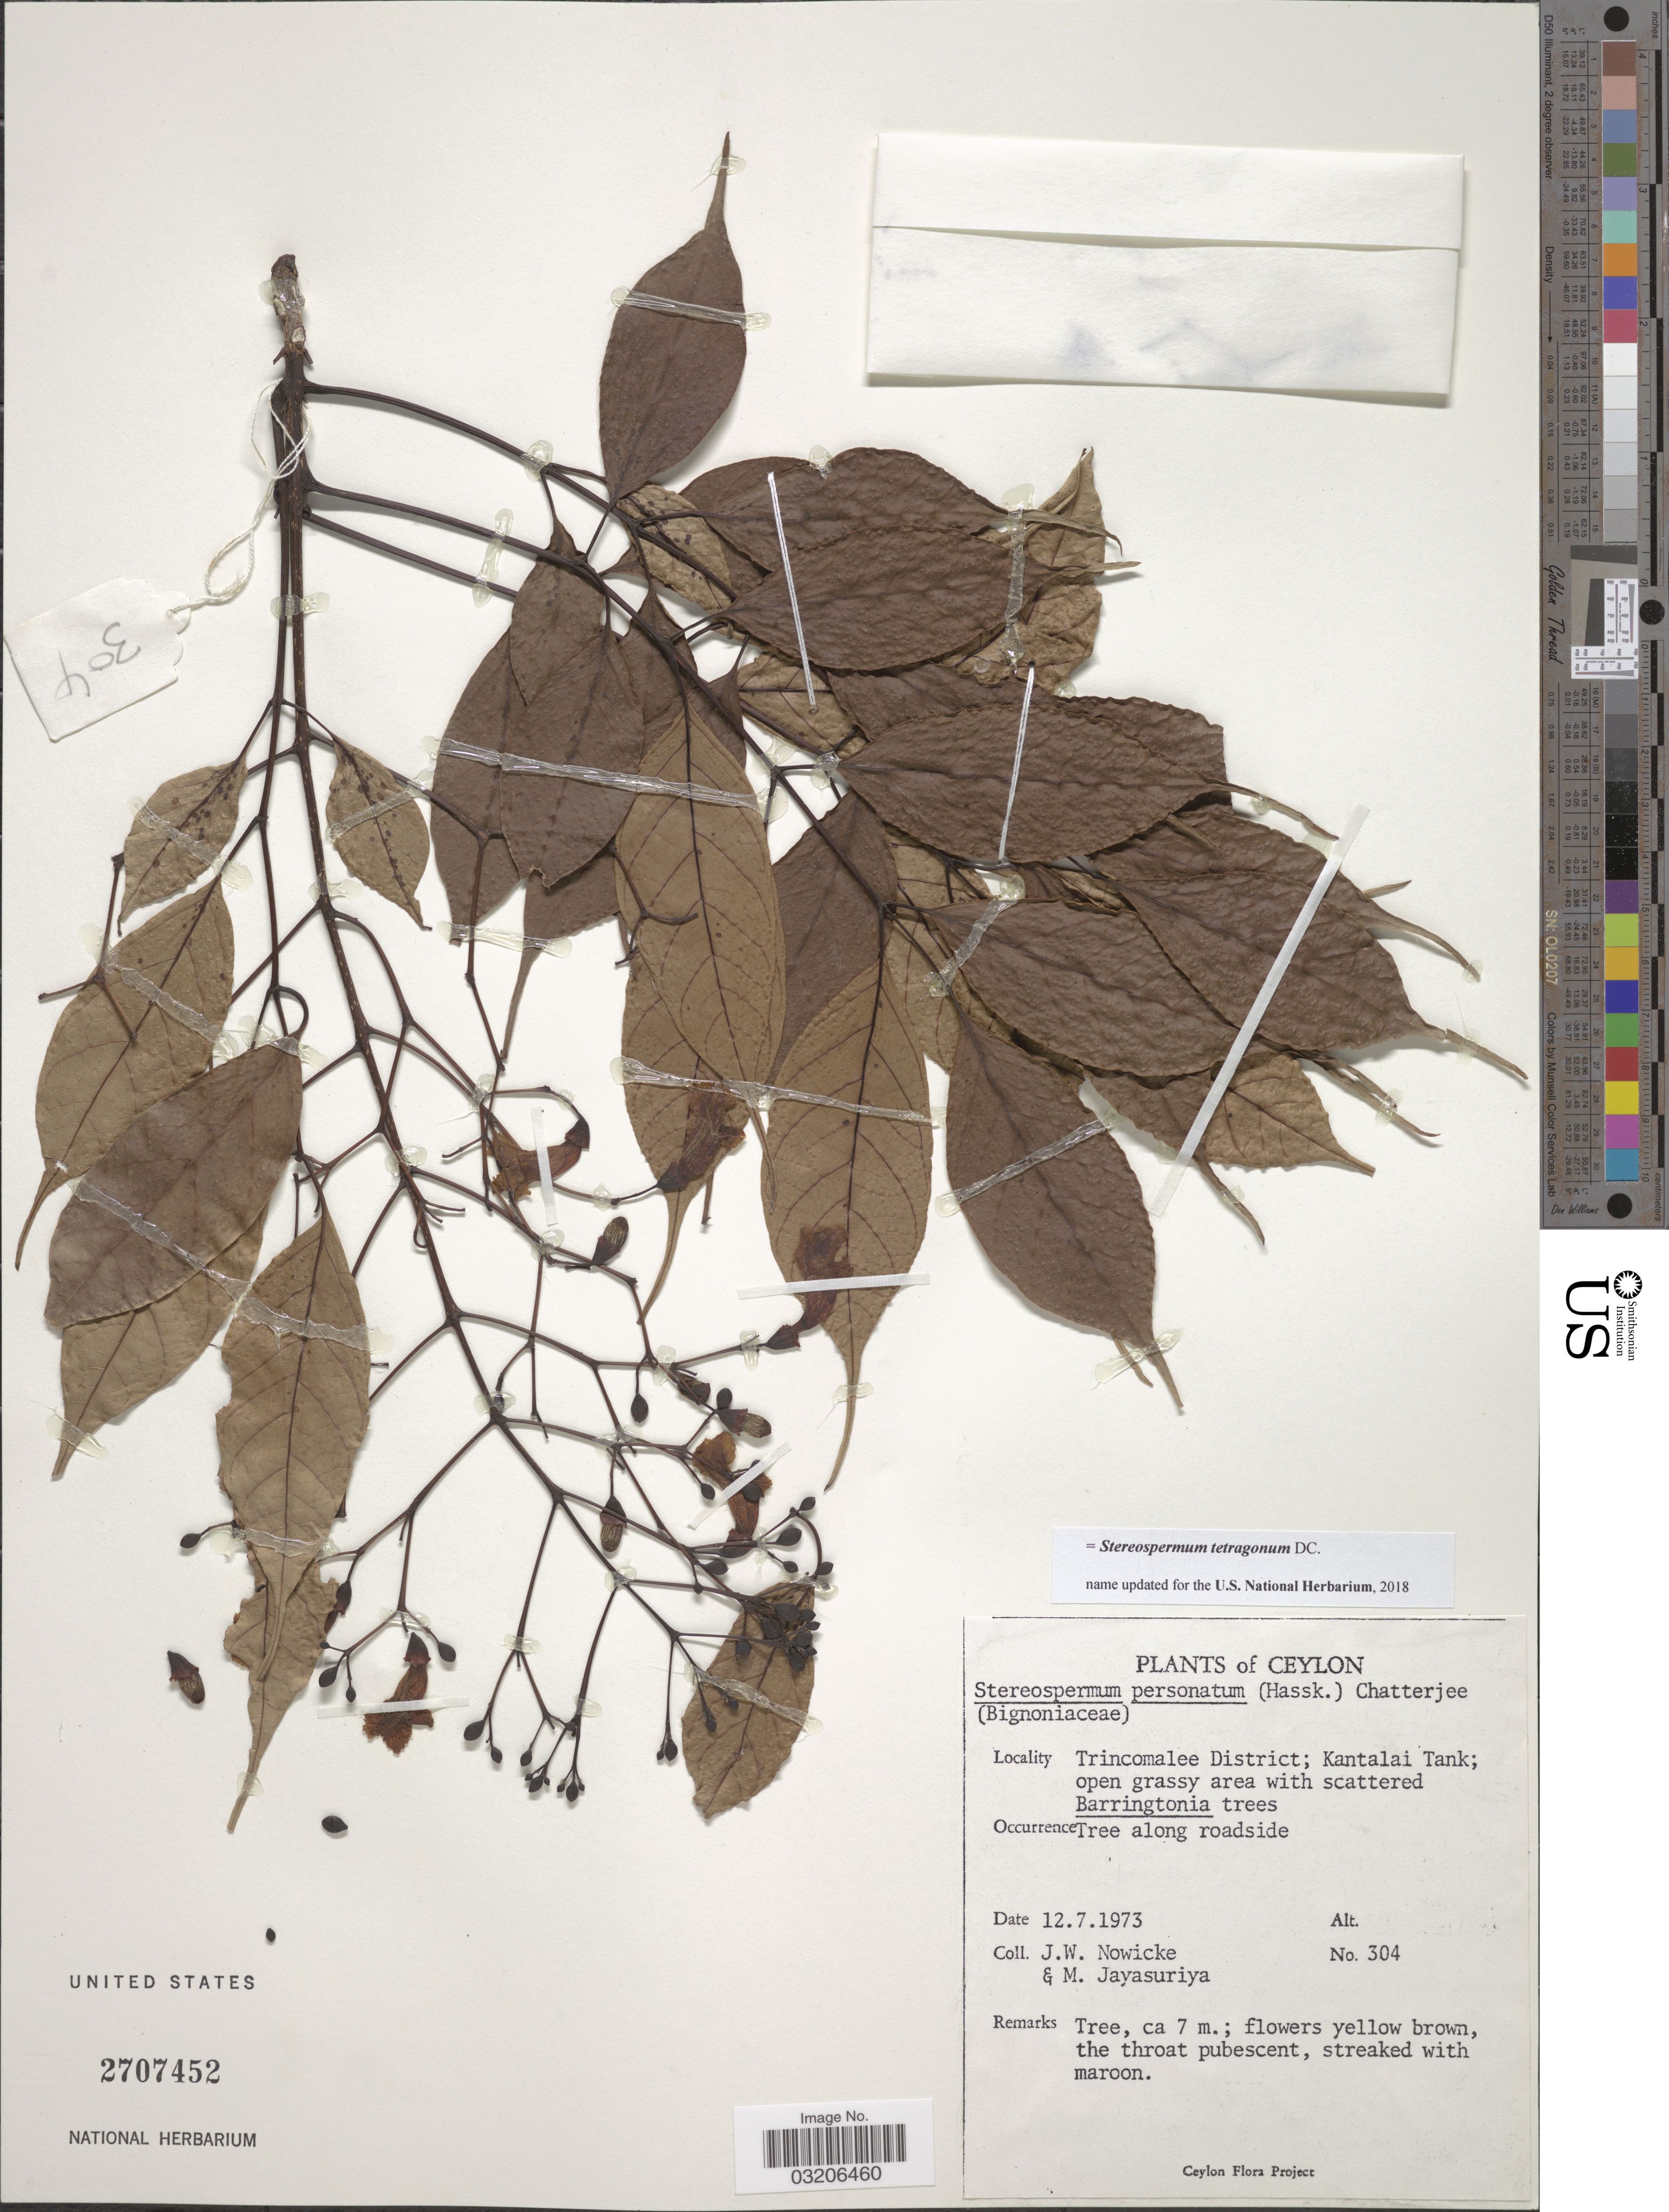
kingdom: Plantae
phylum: Tracheophyta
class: Magnoliopsida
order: Lamiales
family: Bignoniaceae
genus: Stereospermum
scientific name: Stereospermum tetragonum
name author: DC.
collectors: J. W. Nowicke & M. Jayasuriya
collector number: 304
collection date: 1973-07-12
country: Sri Lanka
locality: Ceylon. Trincomalee District; Kantalai Tank.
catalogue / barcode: US 2707452